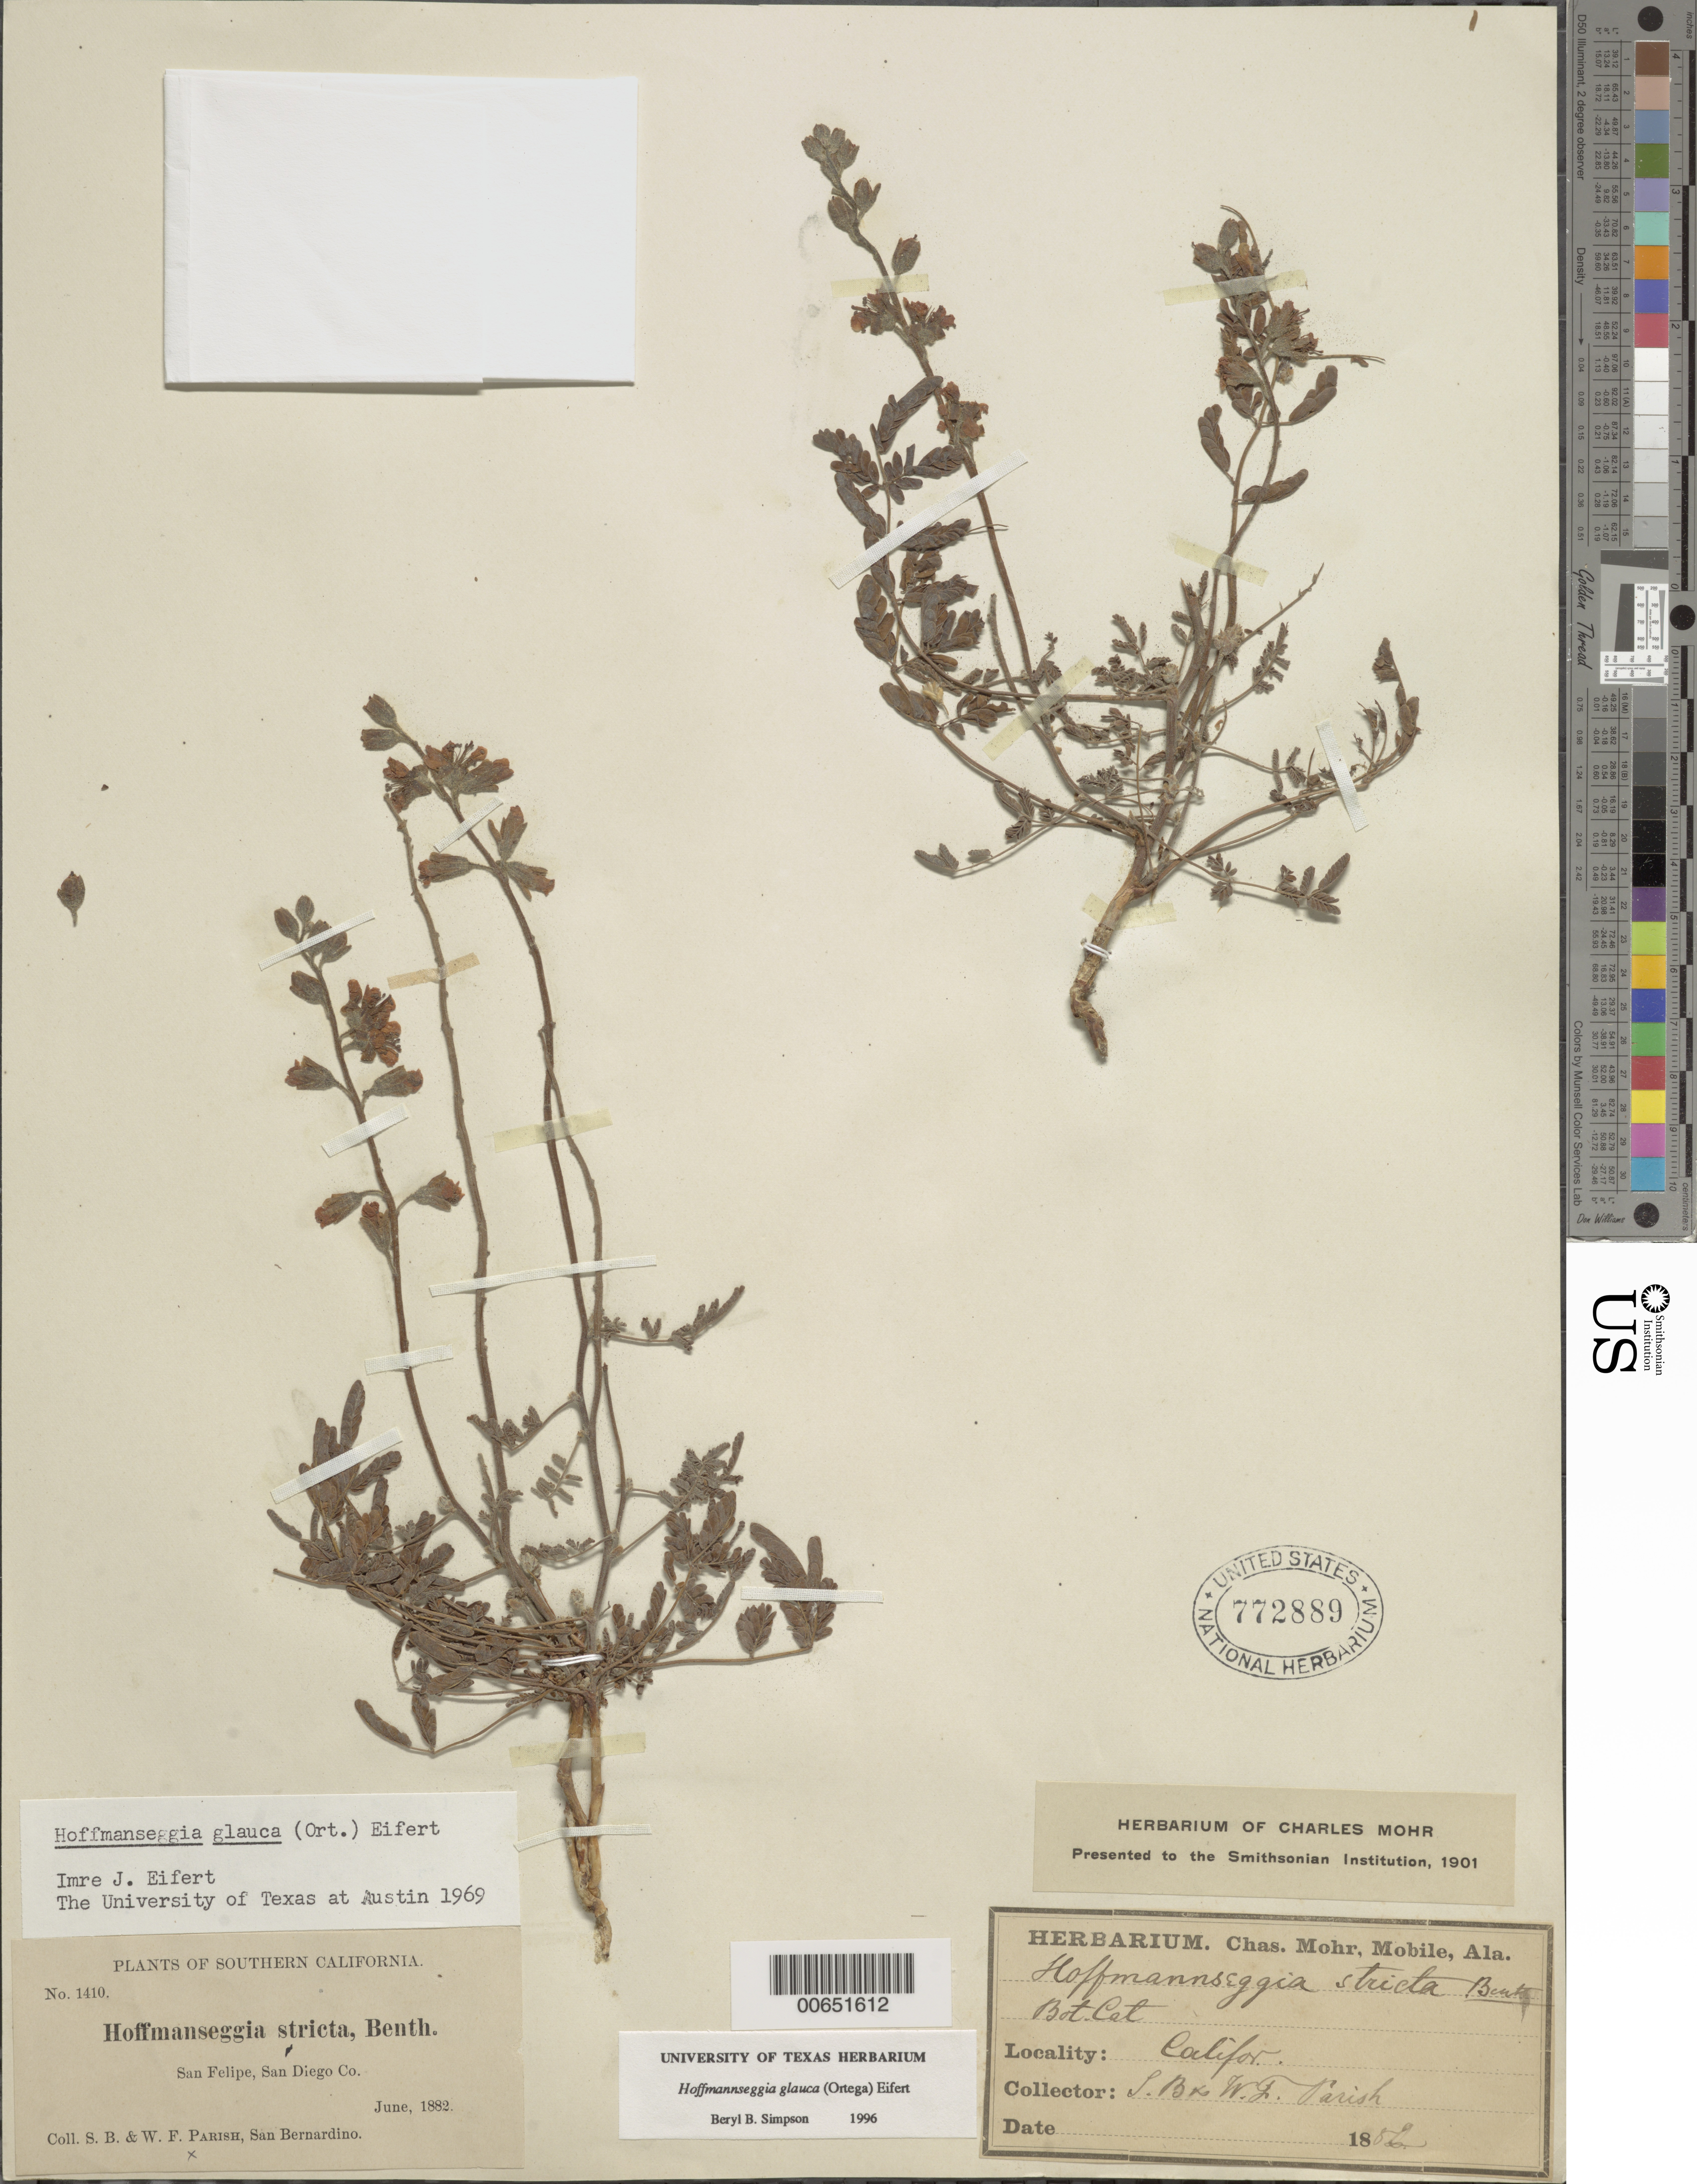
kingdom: Plantae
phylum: Tracheophyta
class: Magnoliopsida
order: Fabales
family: Fabaceae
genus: Hoffmannseggia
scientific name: Hoffmannseggia glauca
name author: (Ortega) Eifert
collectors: S. B. Parish & W. F. Parish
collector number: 1410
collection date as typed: Jun 1882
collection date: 1882-06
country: United States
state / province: California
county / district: San Diego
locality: San Felipe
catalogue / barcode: US 772889